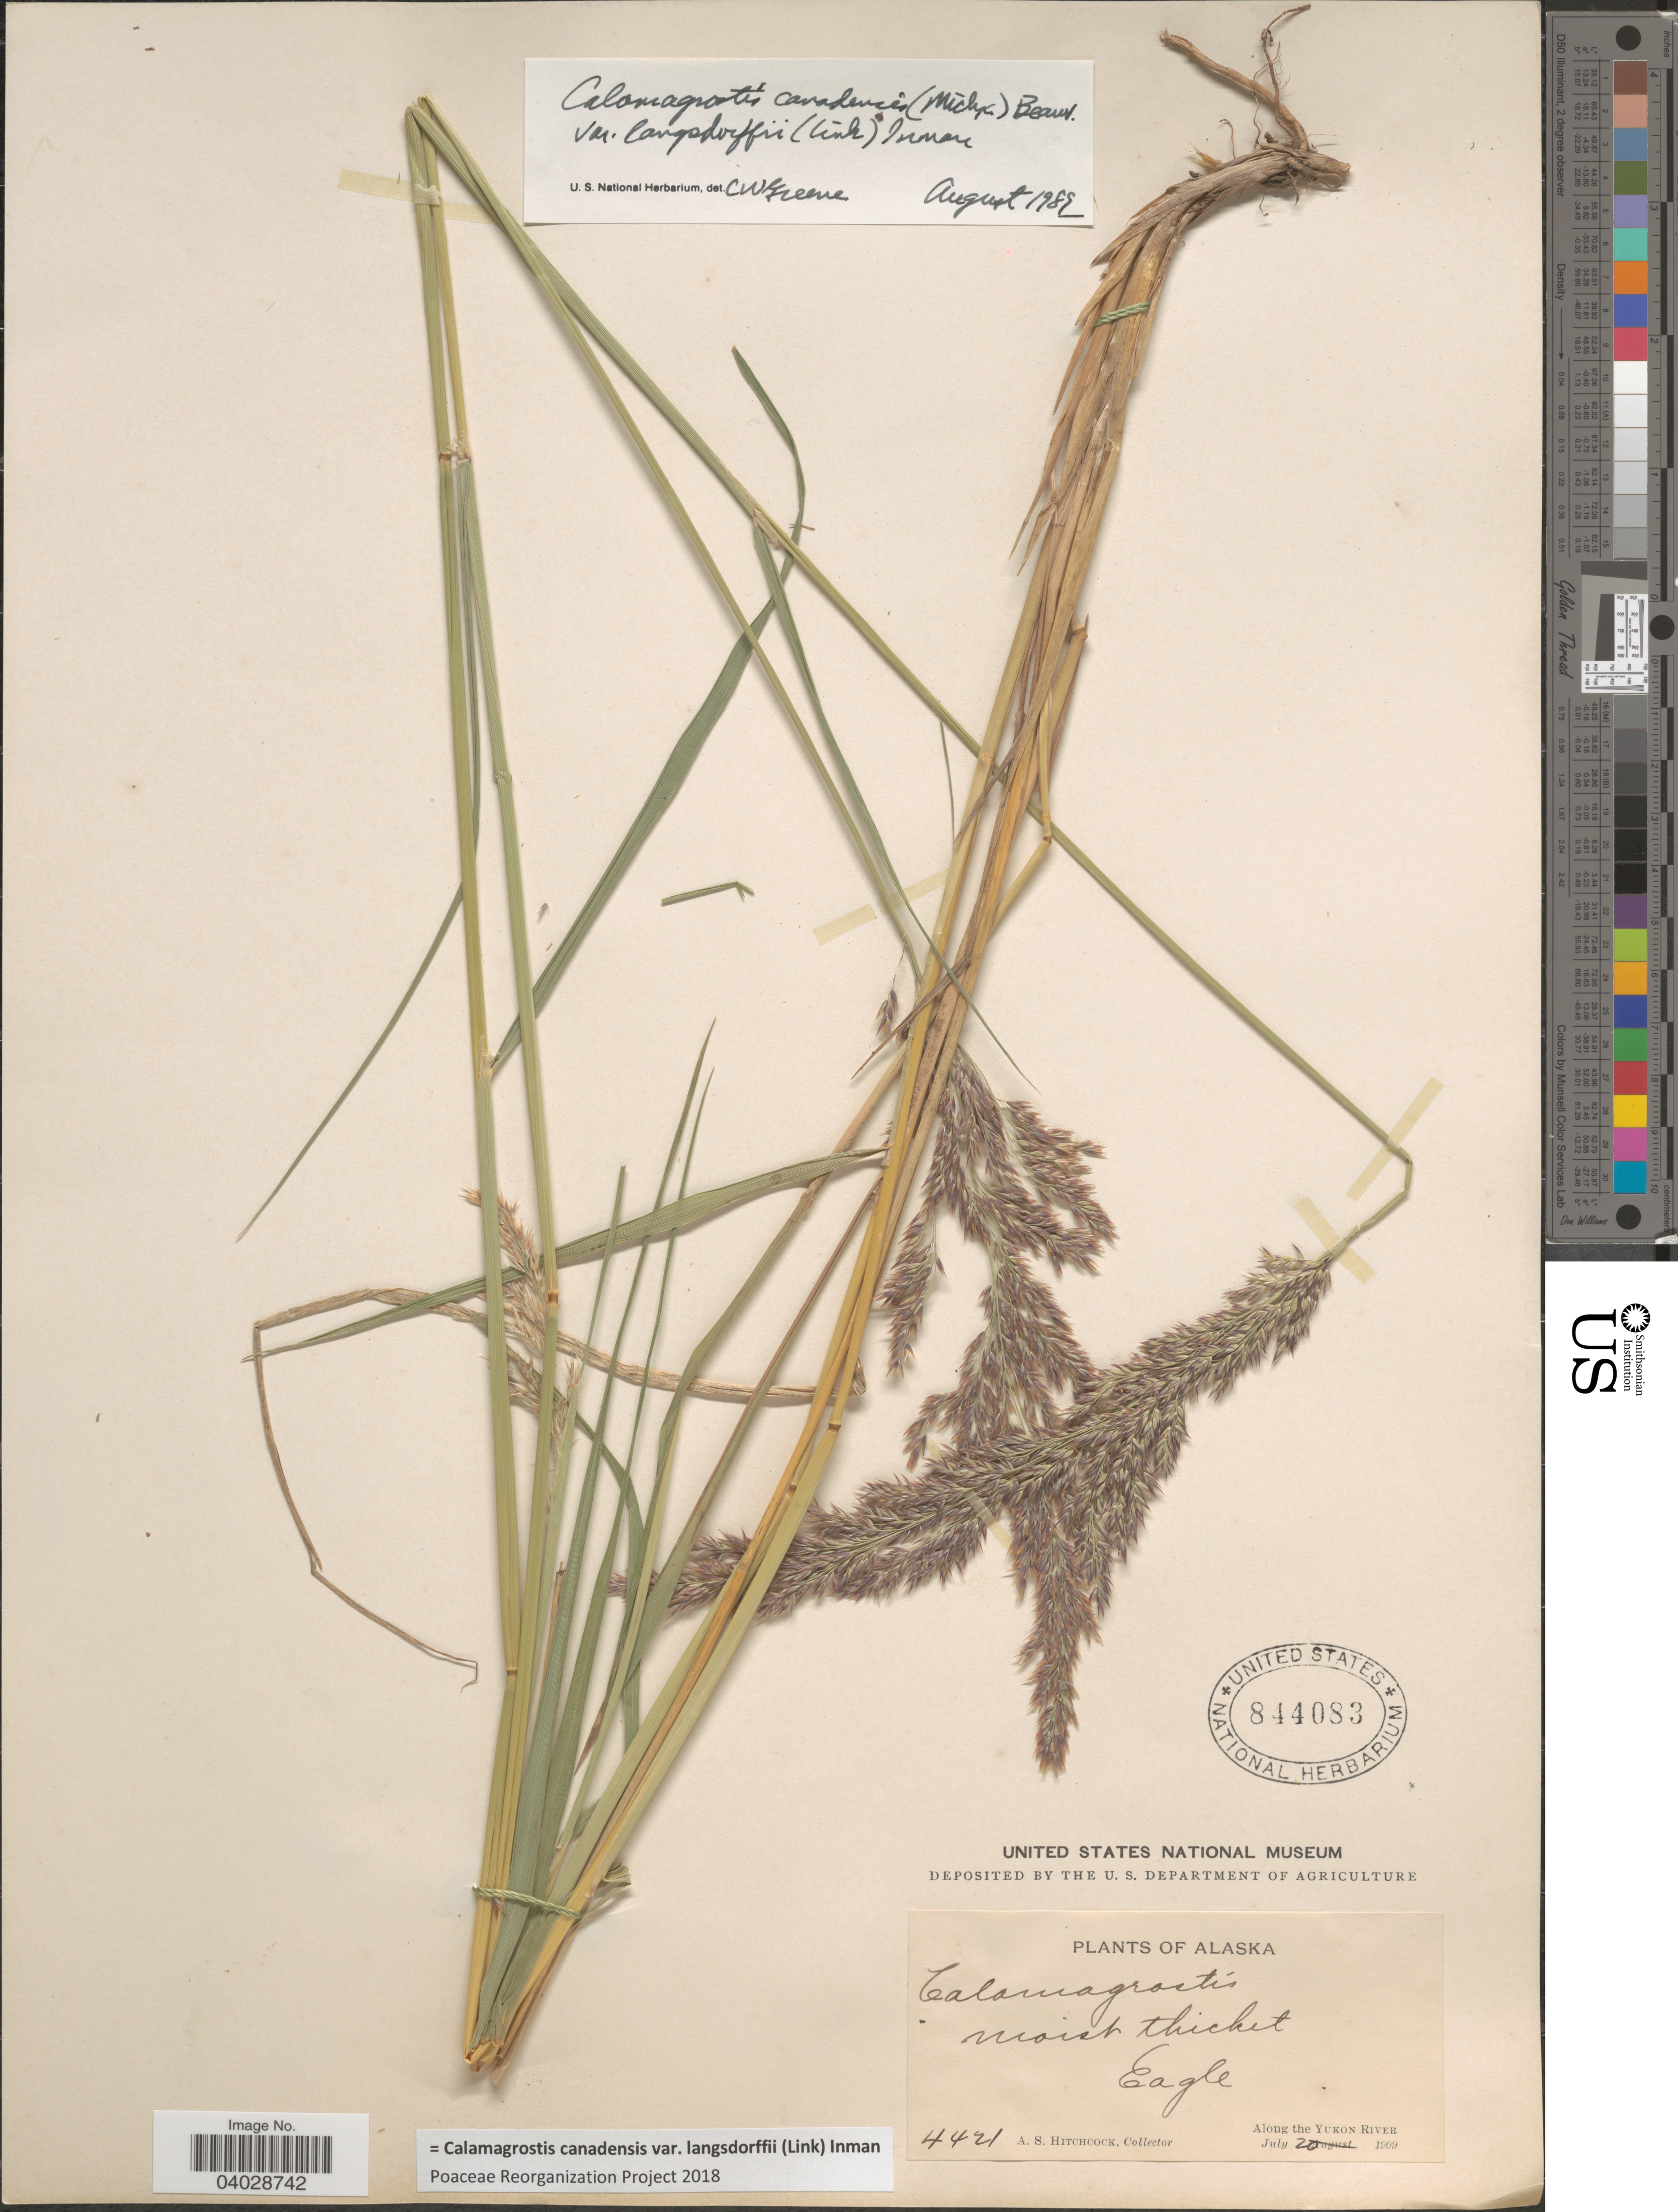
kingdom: Plantae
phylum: Tracheophyta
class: Liliopsida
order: Poales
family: Poaceae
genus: Calamagrostis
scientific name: Calamagrostis canadensis var. langsdorffii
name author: (Link) Inman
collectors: A. S. Hitchcock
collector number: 4421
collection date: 1909-07-20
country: United States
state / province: Alaska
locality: Moist thicket. Eagle. Along the Yukon River.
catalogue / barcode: US 844083